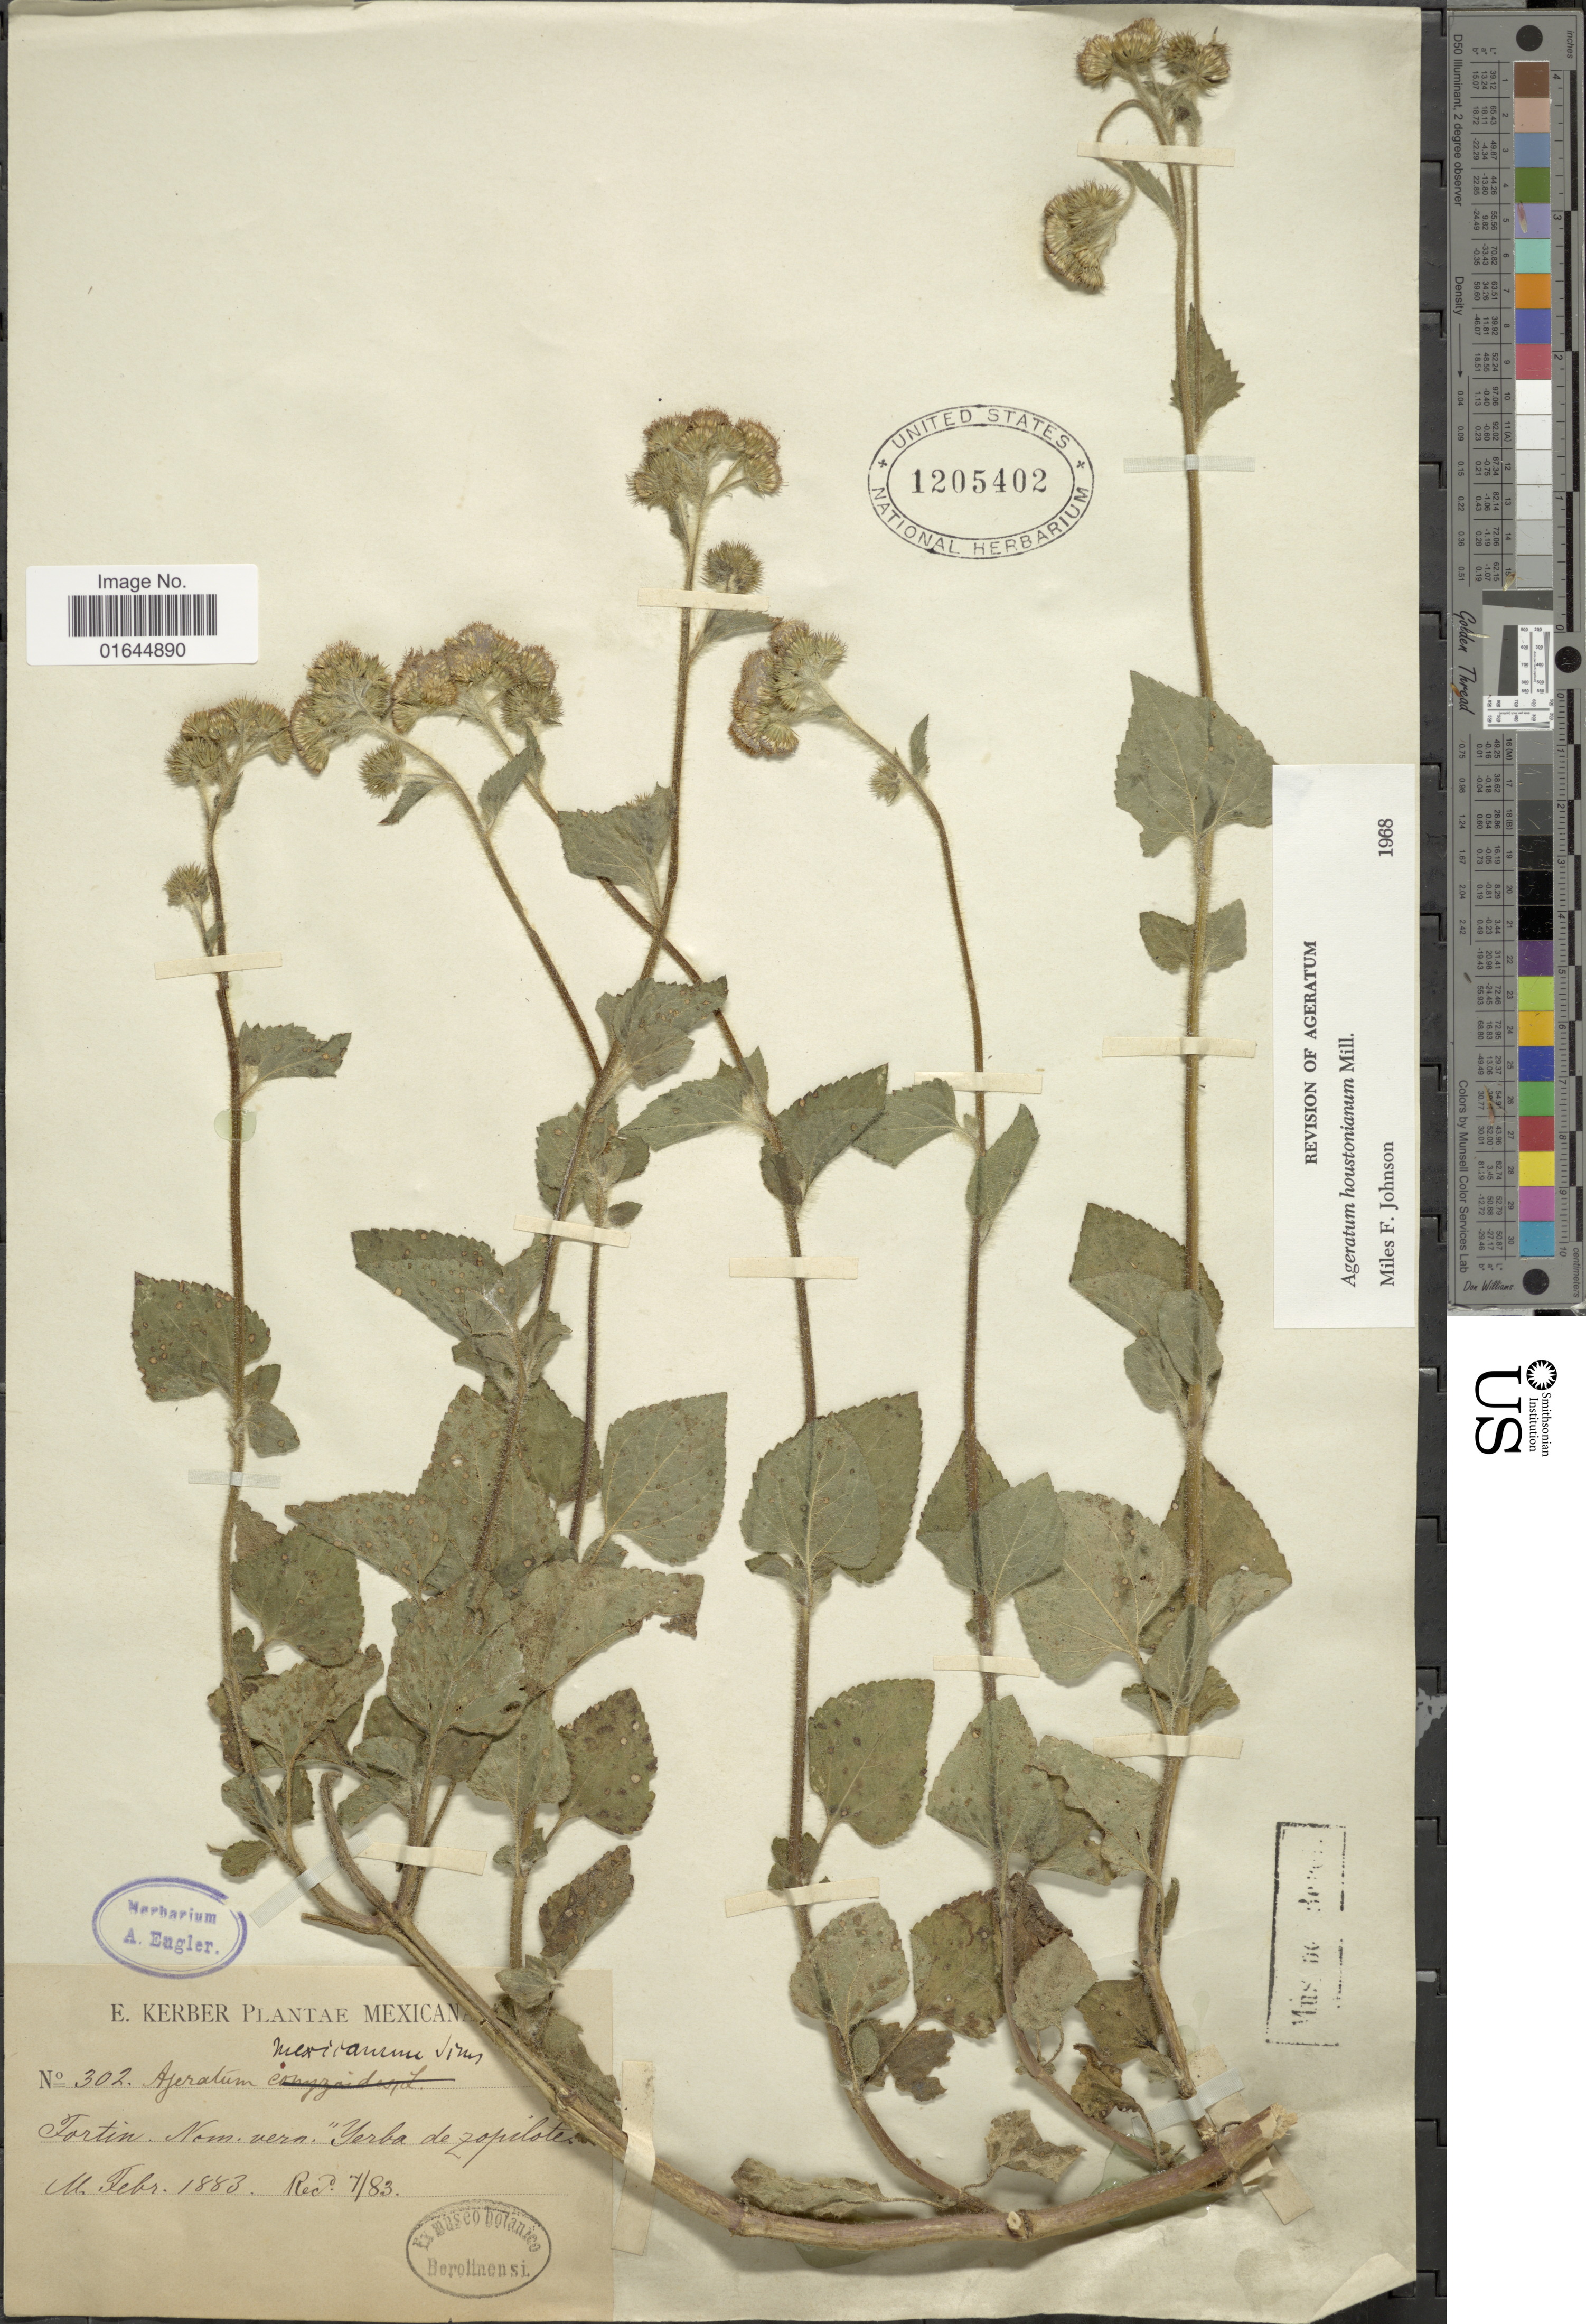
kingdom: Plantae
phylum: Tracheophyta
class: Magnoliopsida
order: Asterales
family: Asteraceae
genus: Ageratum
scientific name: Ageratum houstonianum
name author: Mill.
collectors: E. Kerber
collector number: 302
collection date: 1883-02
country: Mexico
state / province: México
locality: Mexico, Fortin Nom vern. "Yerba de zopilote". [interpreted]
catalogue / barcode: US 1205402